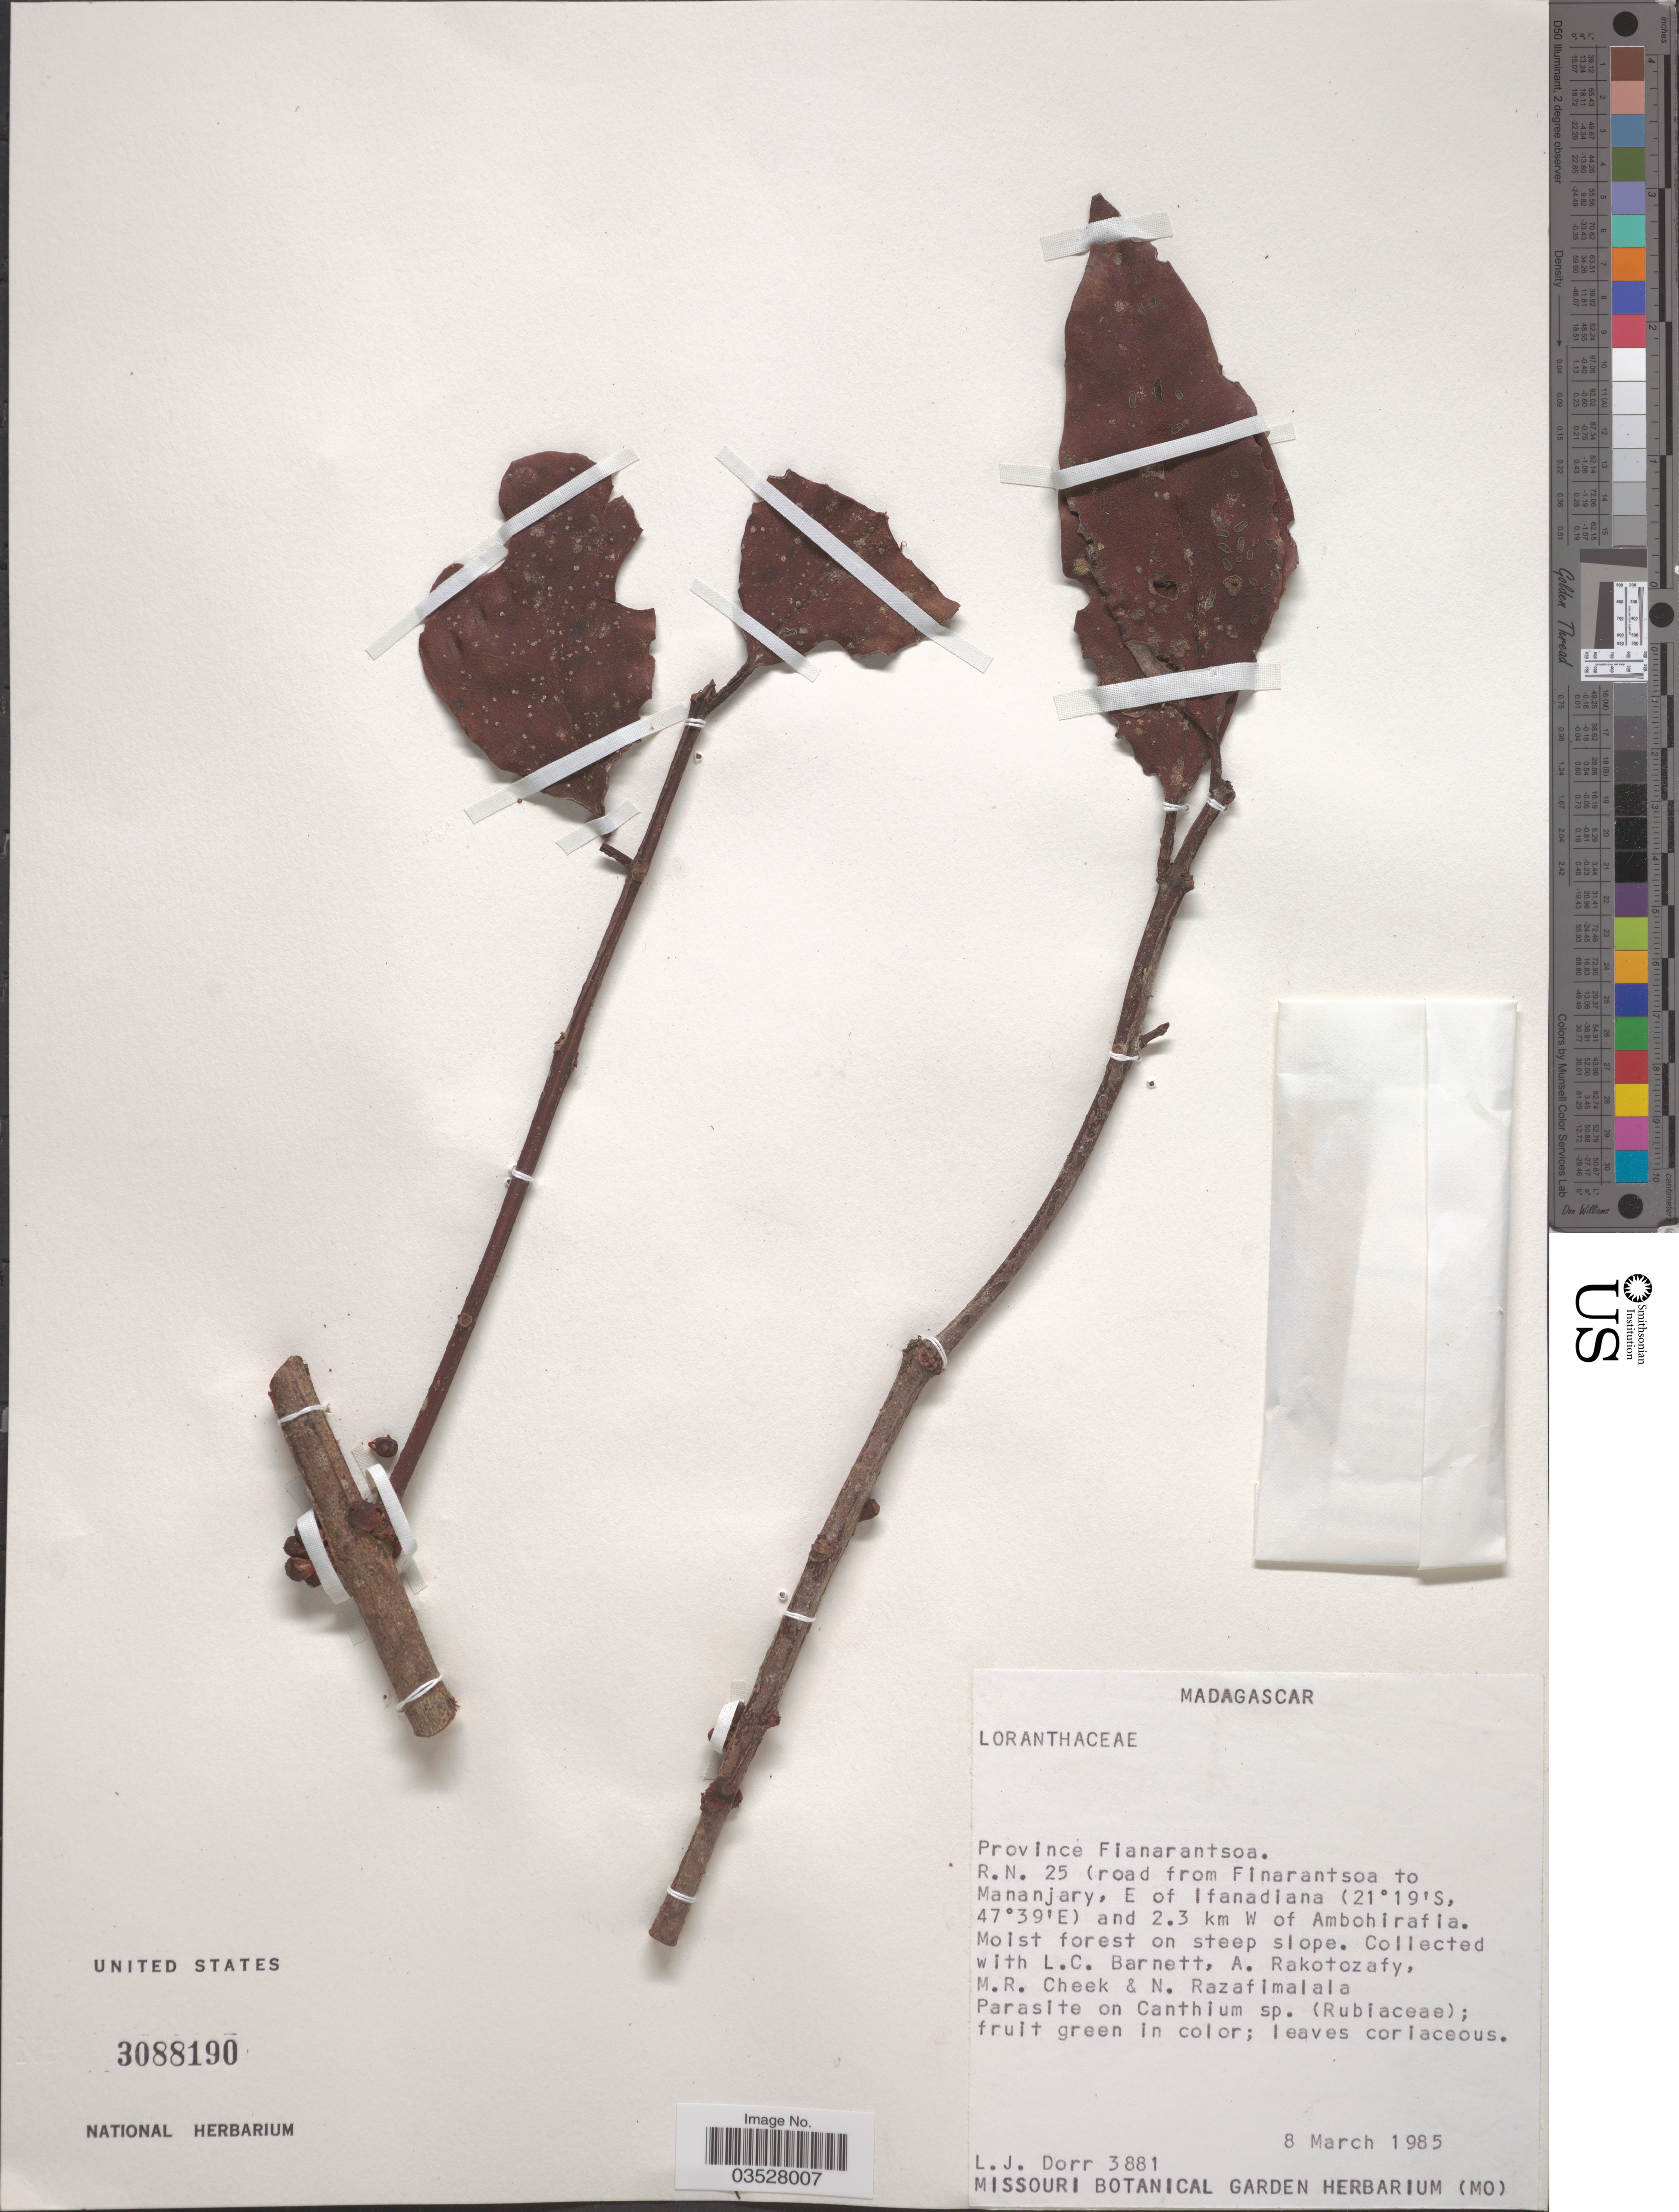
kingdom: Plantae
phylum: Tracheophyta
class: Magnoliopsida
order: Santalales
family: Loranthaceae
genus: Bakerella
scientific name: Bakerella sp.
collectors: L. J. Dorr, L. C. Barnett, A. Rakotozafy, M. Cheek & N. Razafimalala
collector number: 3881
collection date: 1985-03-08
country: Madagascar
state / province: Vatovavy Fitovinany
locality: R.N. 25 (road from Finarantsoa to Mananjary, E of Ifanadiana) and 2.3 km W of Ambohirafia.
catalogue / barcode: US 3088190